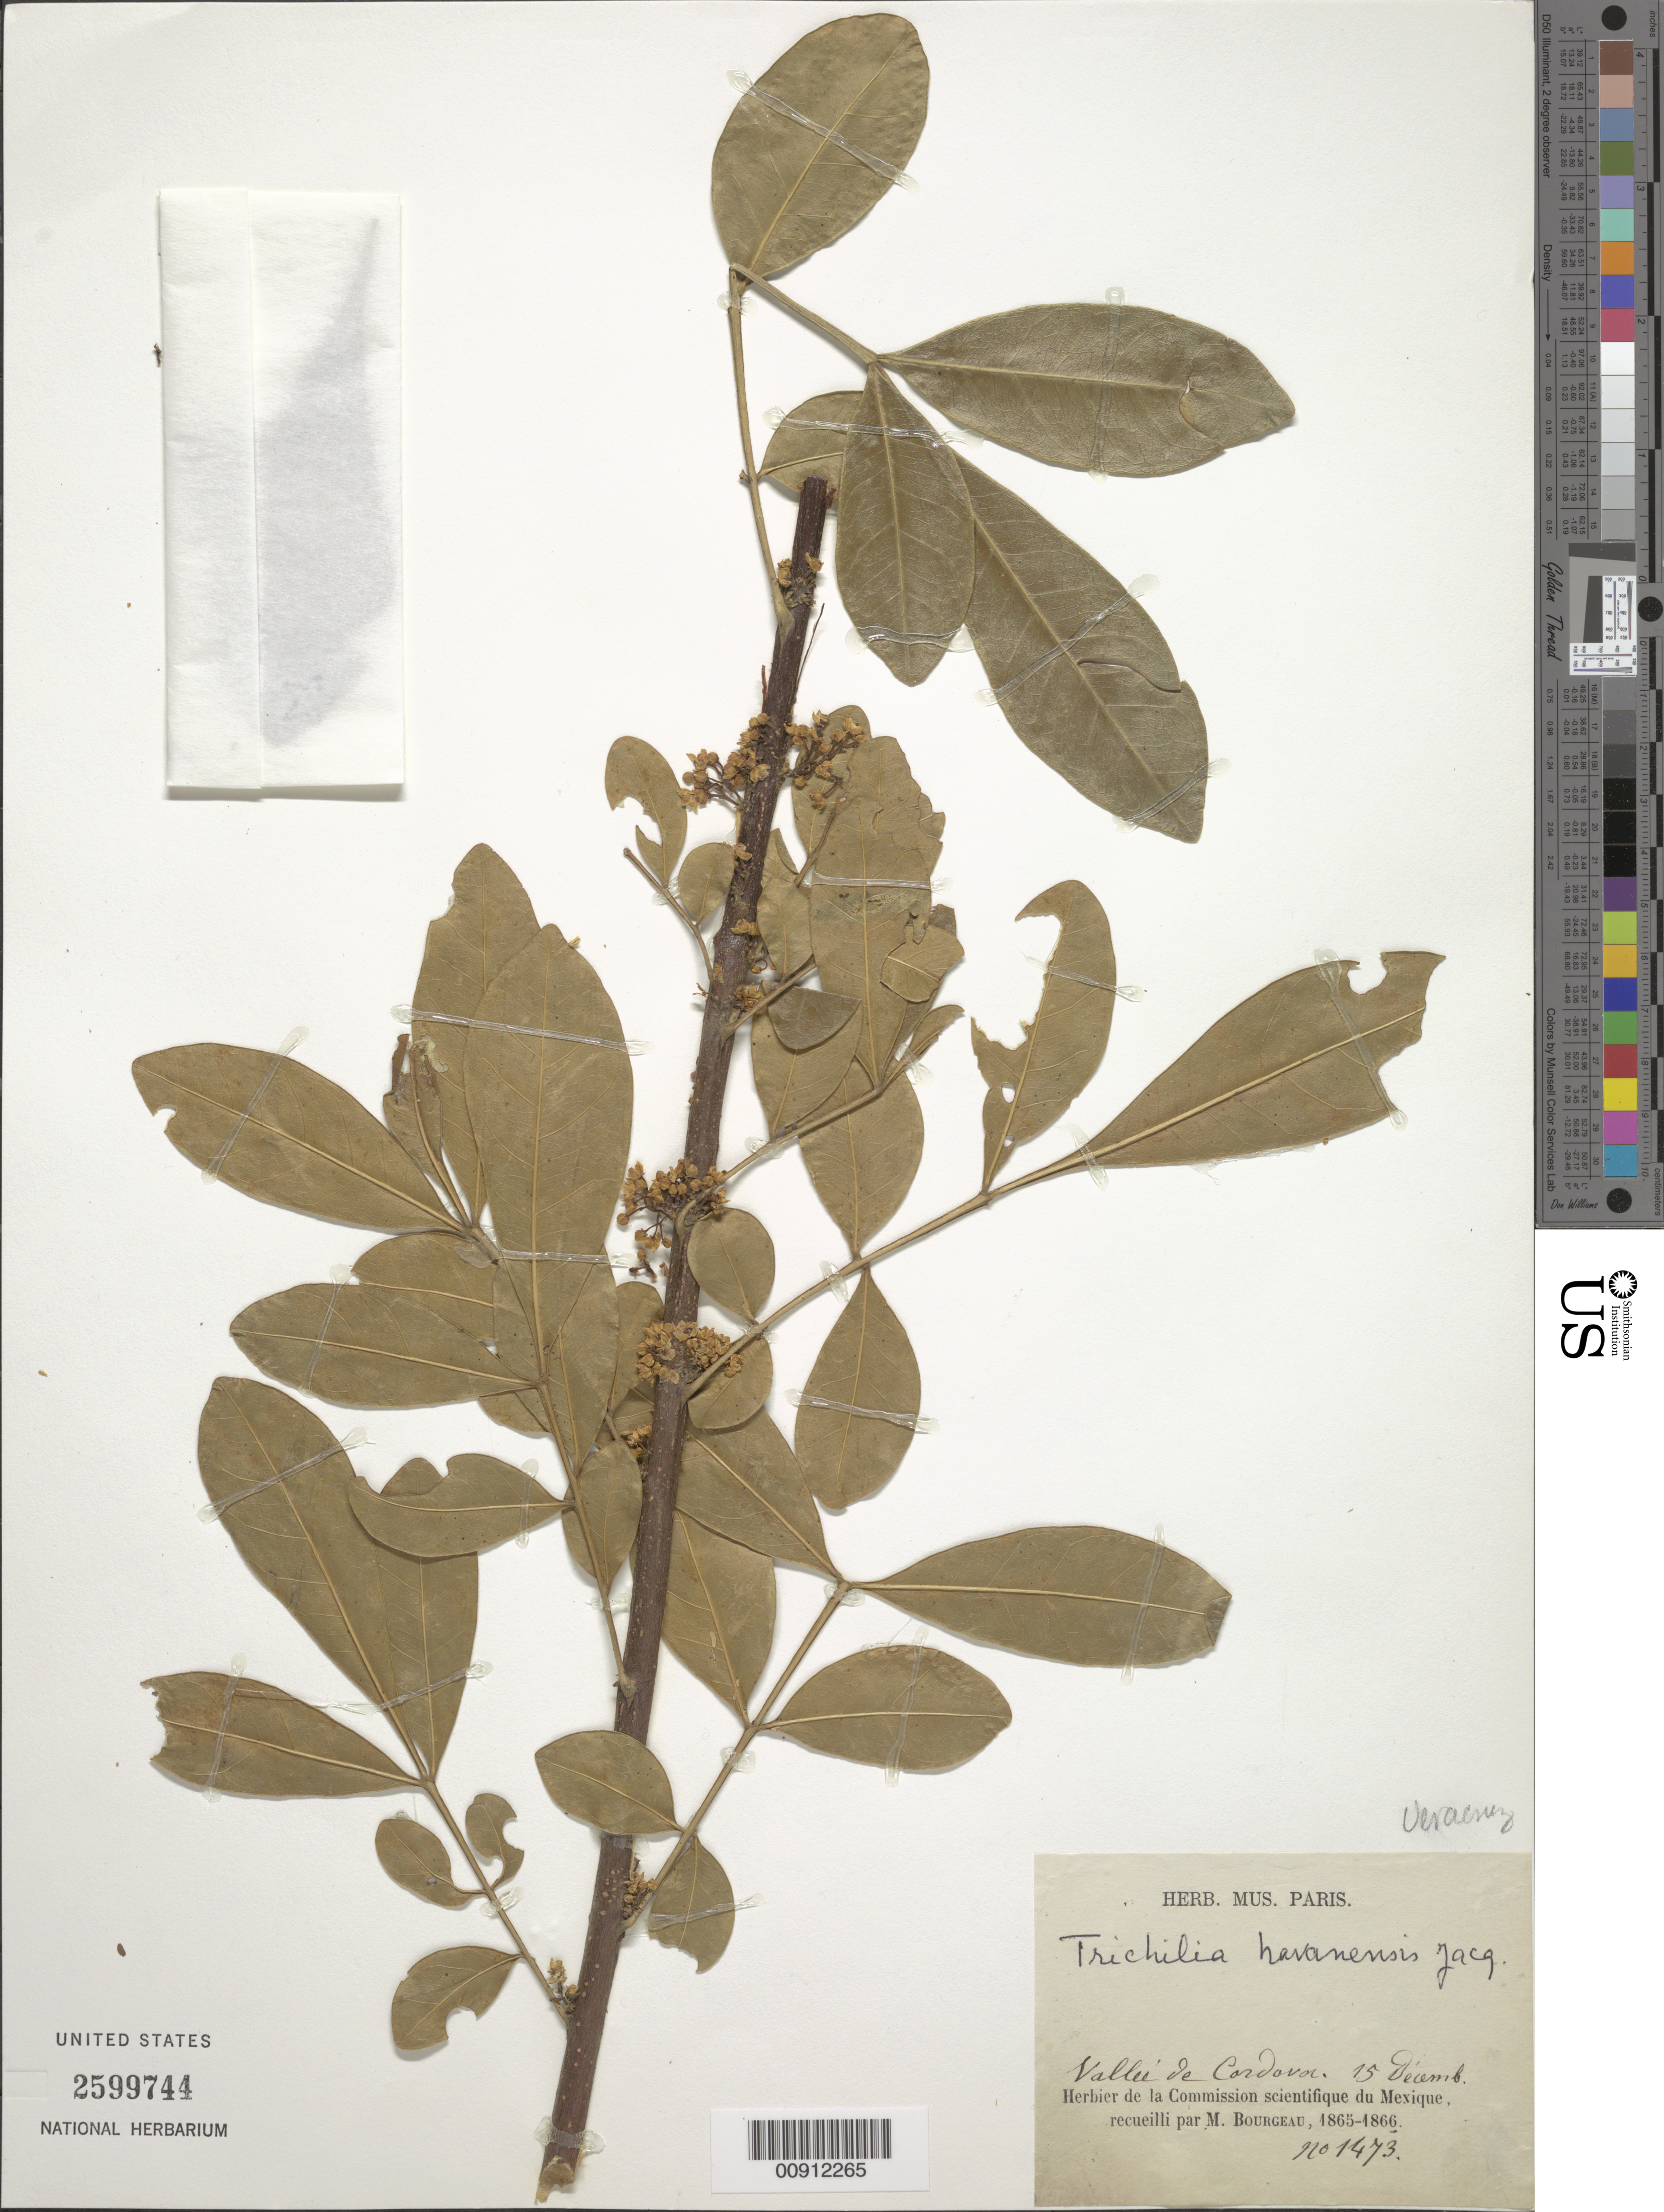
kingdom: Plantae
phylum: Tracheophyta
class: Magnoliopsida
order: Sapindales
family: Meliaceae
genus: Trichilia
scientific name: Trichilia havanensis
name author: Jacq.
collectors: E. Bourgeau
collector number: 1473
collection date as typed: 15 Dec 1866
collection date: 1866-12-15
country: Mexico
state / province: Veracruz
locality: Valleé de Cordova.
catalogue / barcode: US 2599744